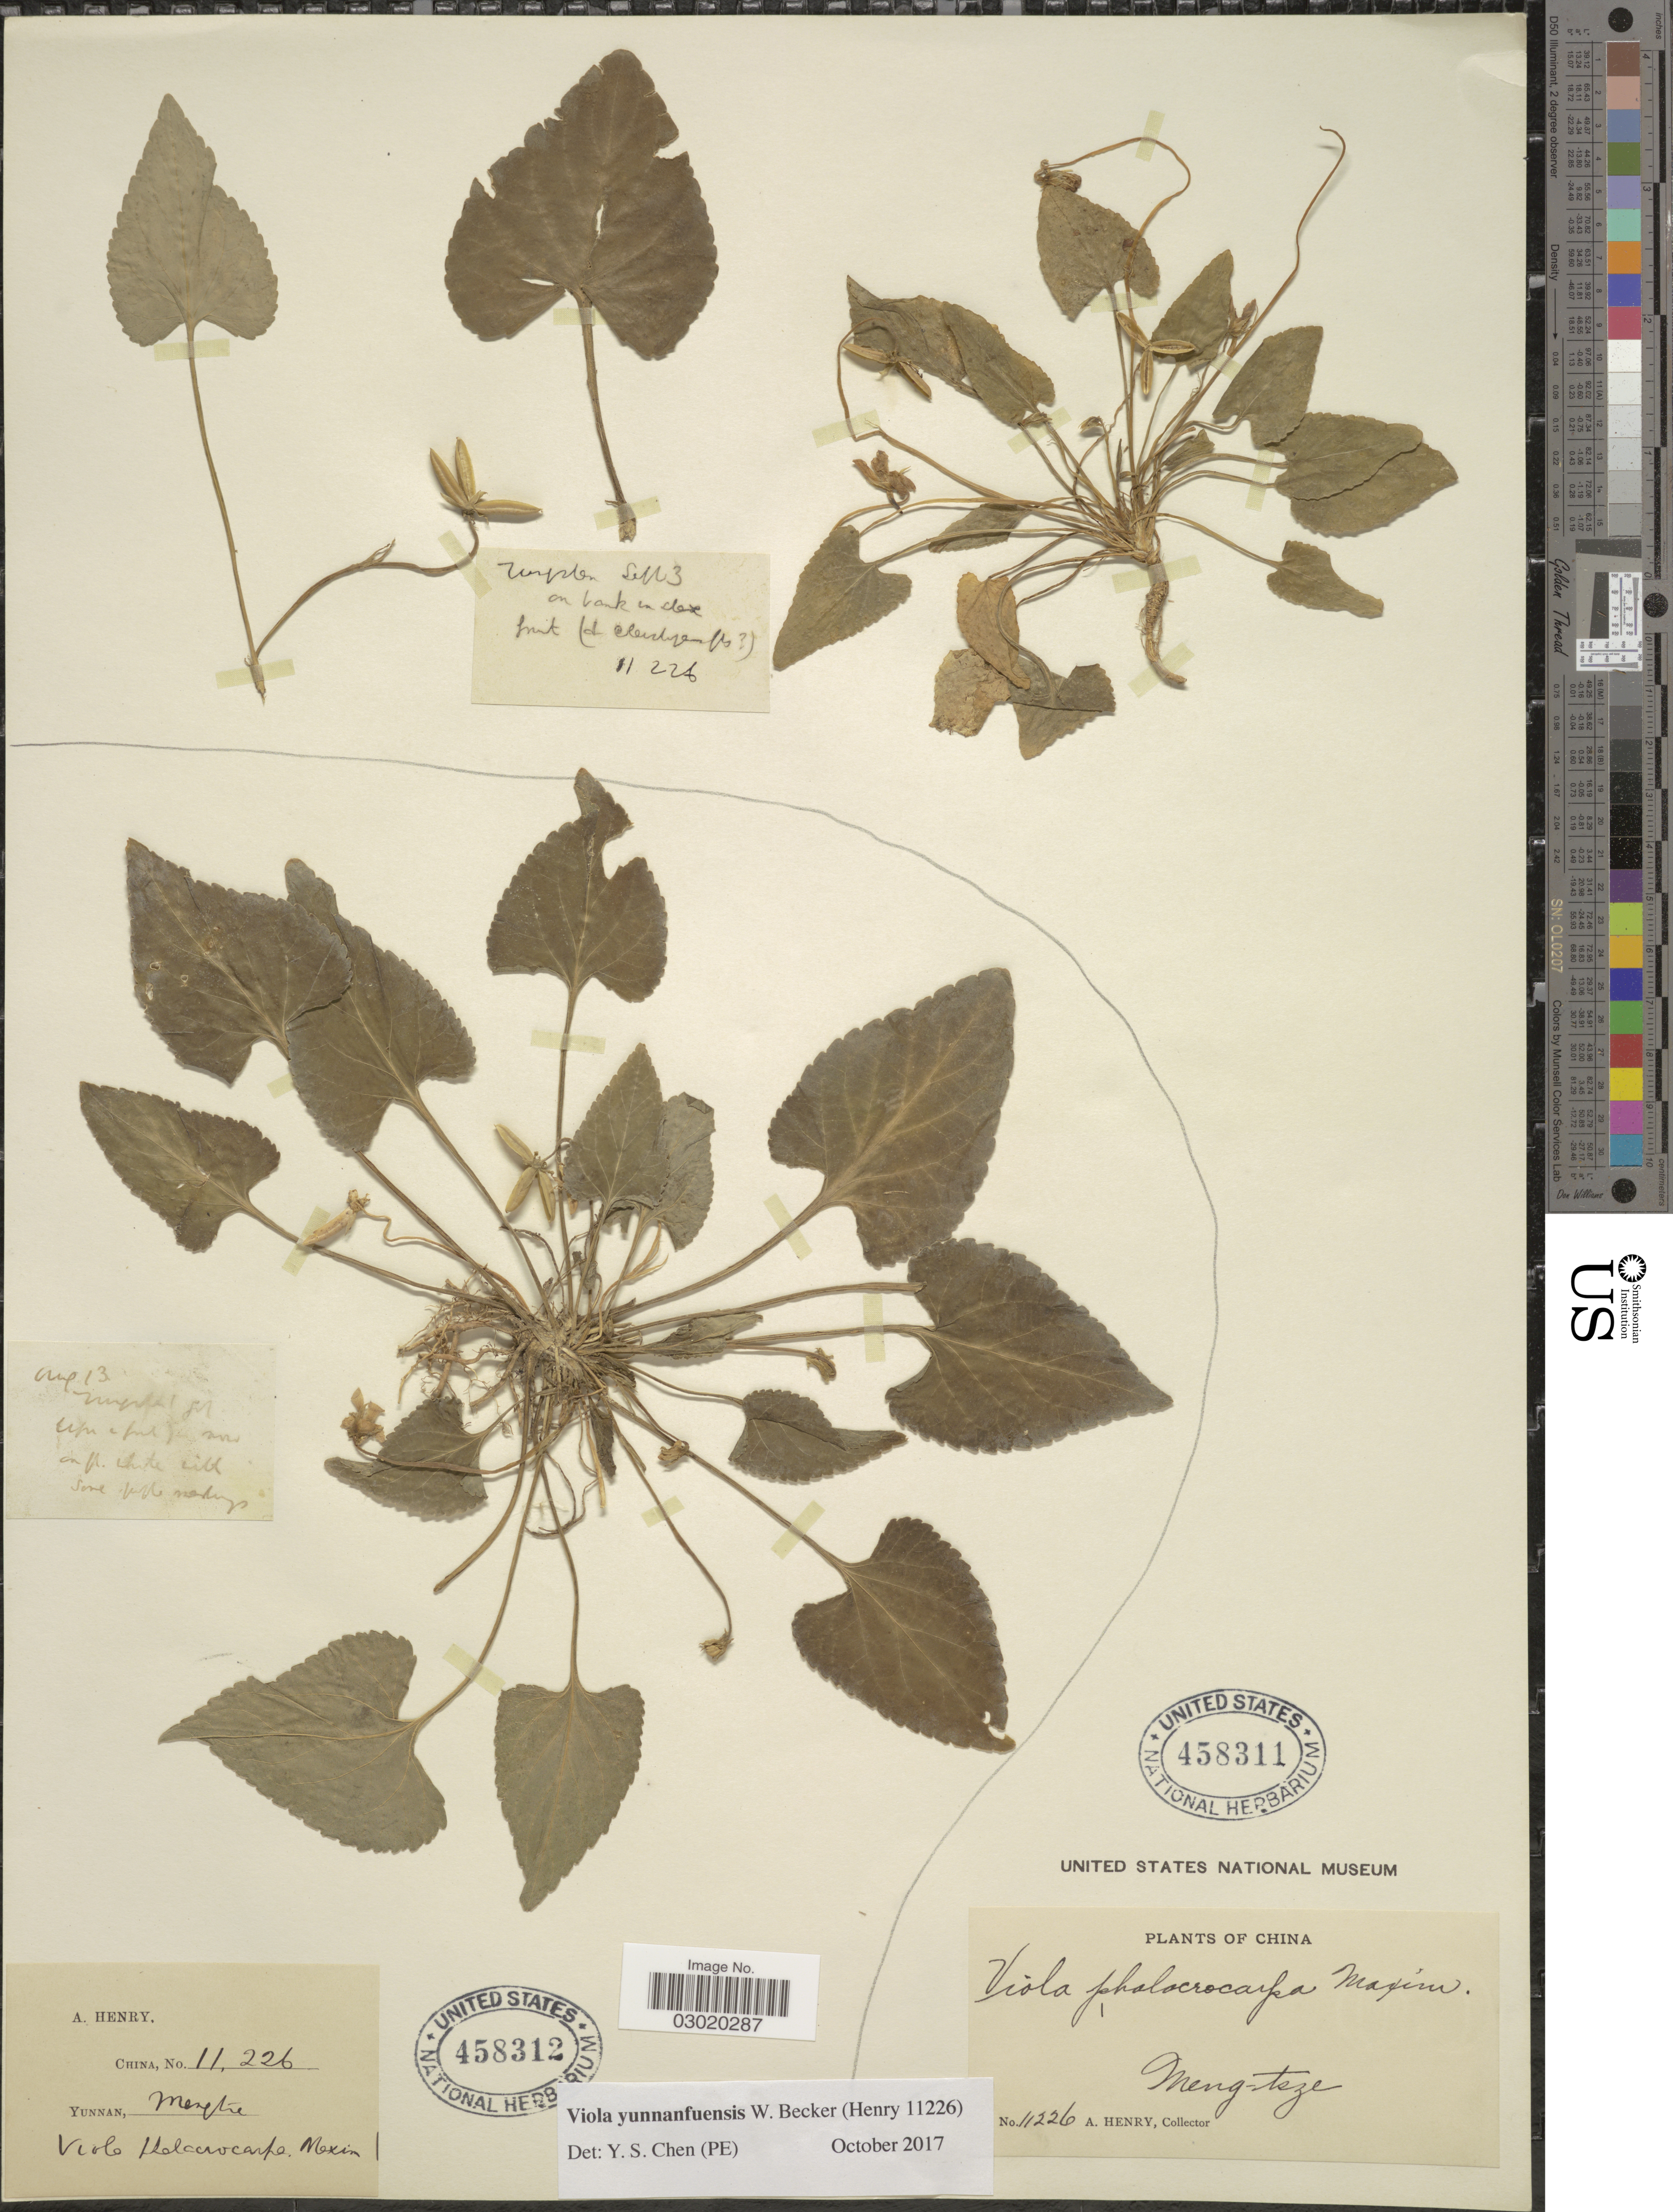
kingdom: Plantae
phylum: Tracheophyta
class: Magnoliopsida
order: Malpighiales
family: Violaceae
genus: Viola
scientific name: Viola yunnanfuensis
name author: W. Becker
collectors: A. Henry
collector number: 11226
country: China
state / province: Yunnan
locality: Yunnan, Mengtsze.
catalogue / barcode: US 458312